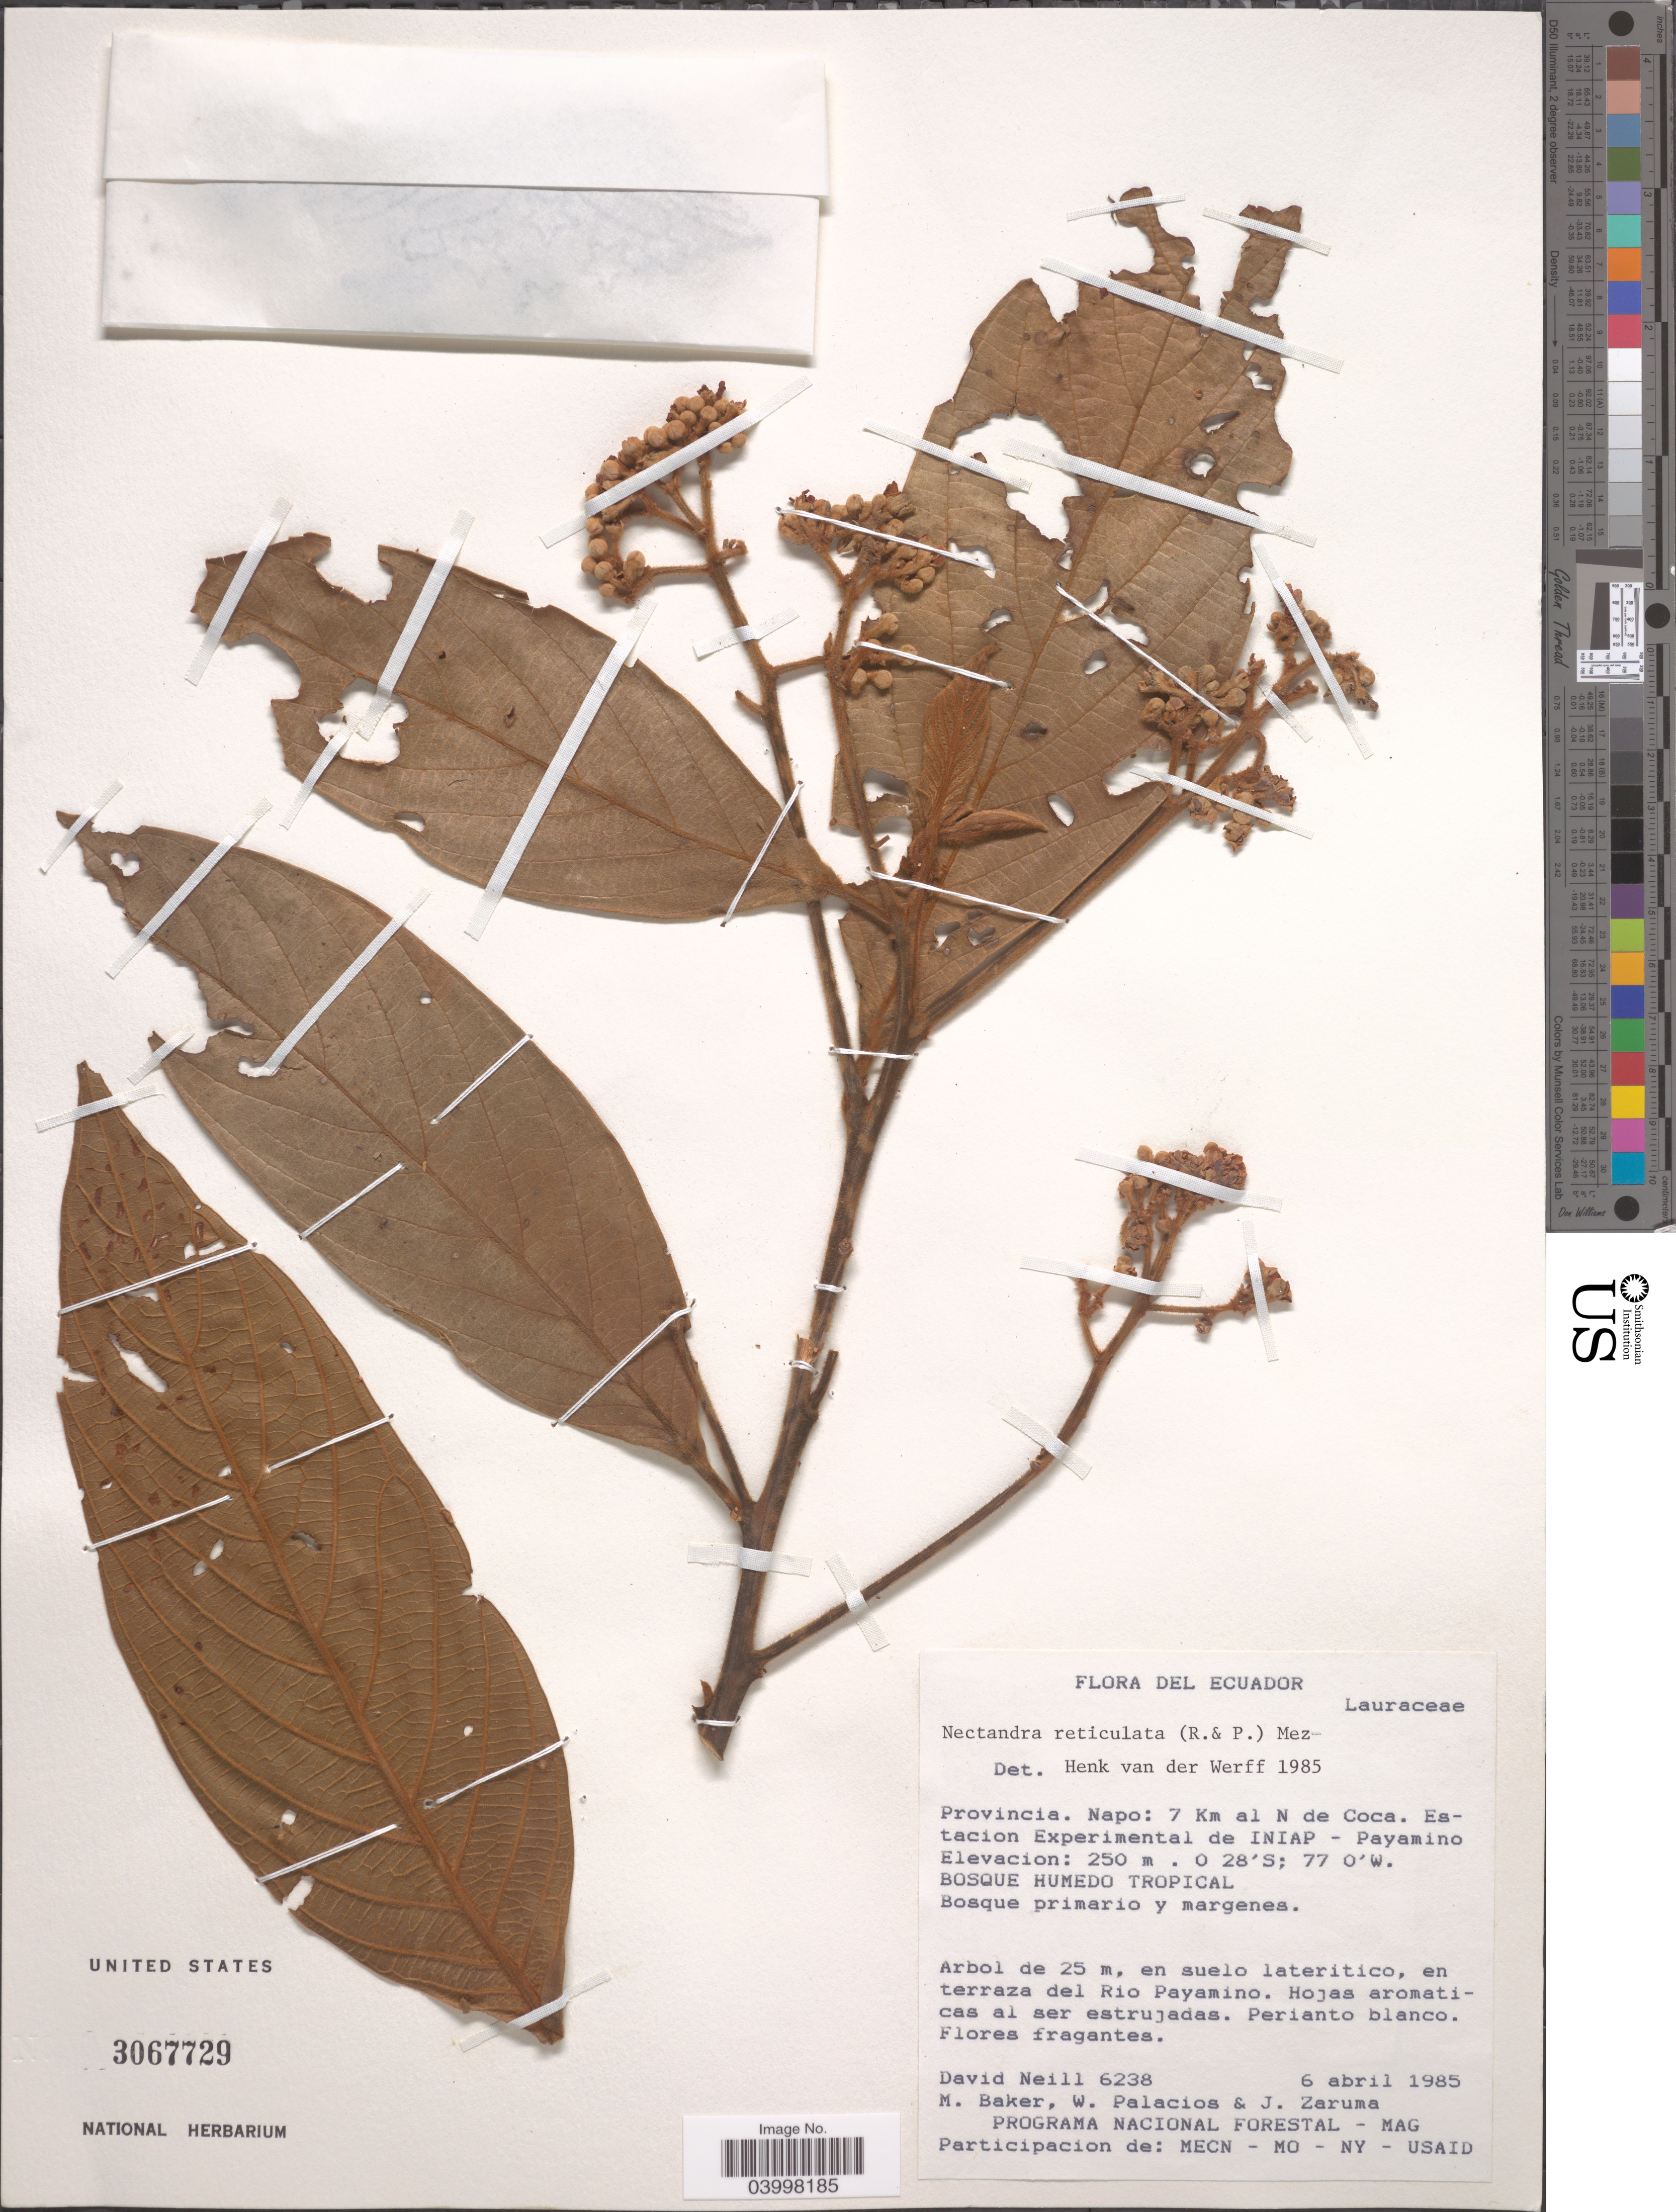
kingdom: Plantae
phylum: Tracheophyta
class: Magnoliopsida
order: Laurales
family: Lauraceae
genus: Nectandra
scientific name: Nectandra reticulata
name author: (Ruiz & Pav.) Mez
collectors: D. Neill, M. Baker, W. Palacios & J. Zaruma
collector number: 6238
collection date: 1985-04-06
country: Ecuador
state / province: Napo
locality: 7 Km a l N de Coca. Estacion Experimental de INIAP - Payamino.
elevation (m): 250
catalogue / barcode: US 3067729